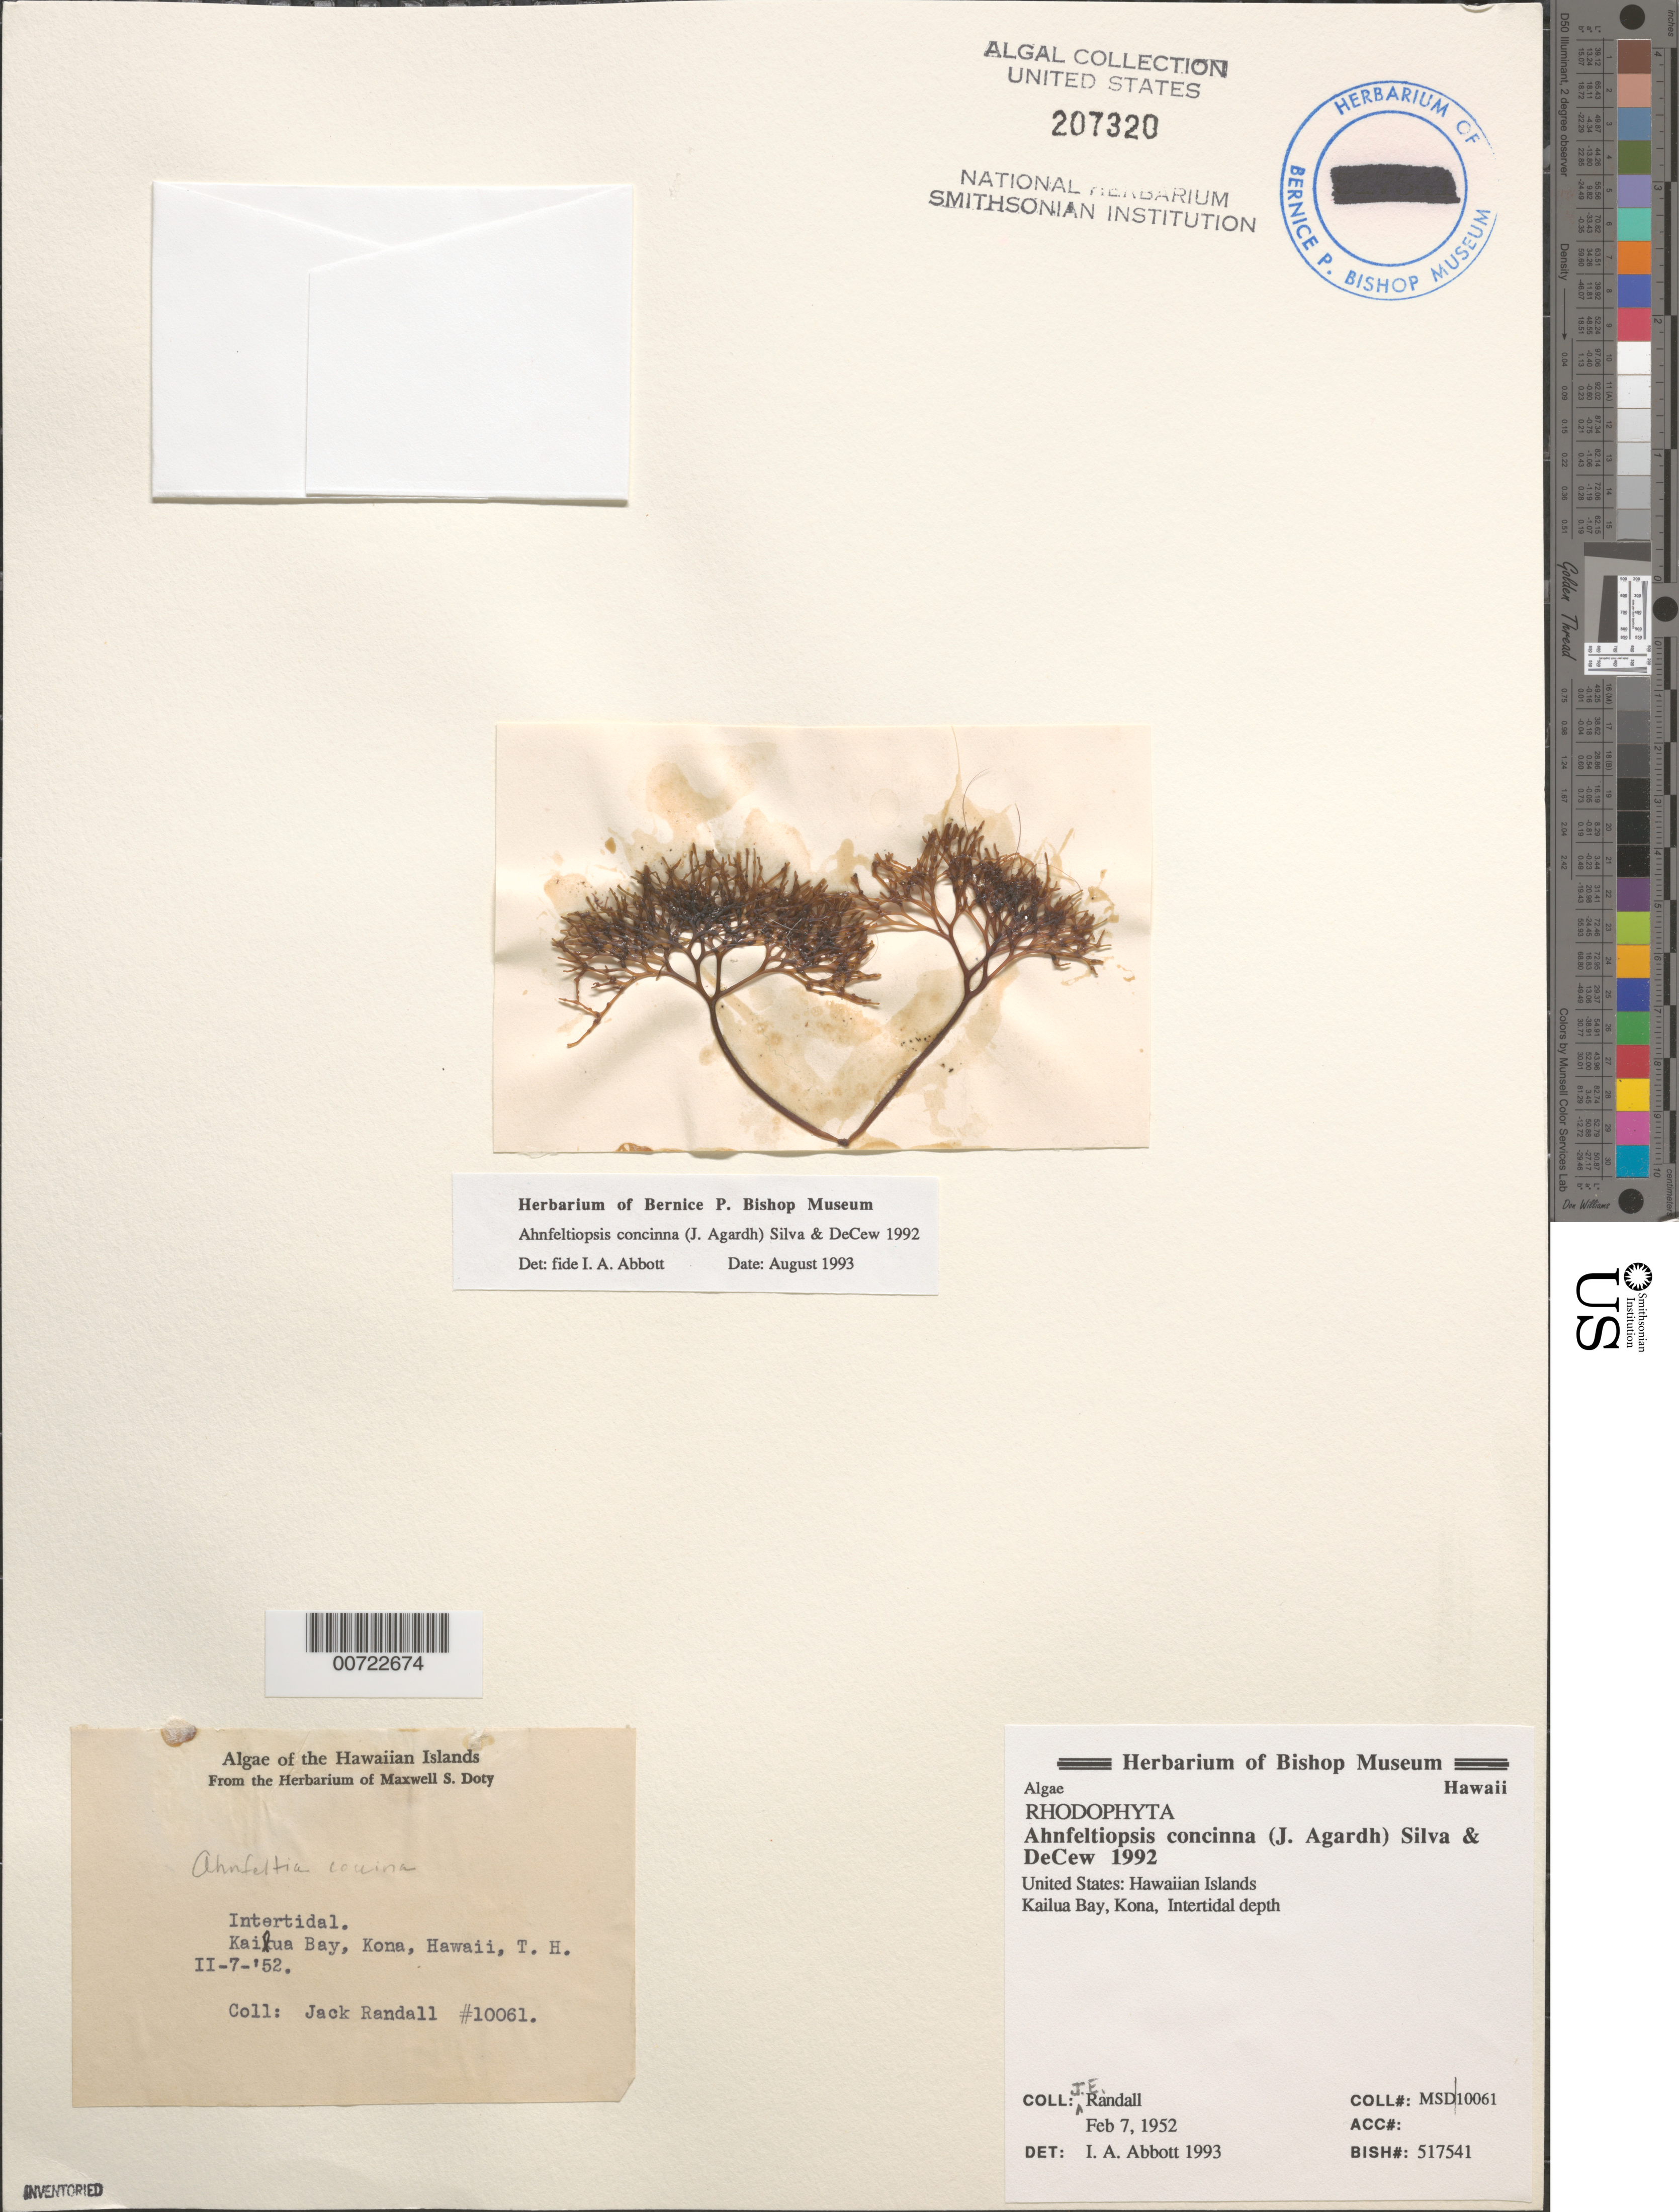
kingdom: Plantae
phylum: Rhodophyta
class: Florideophyceae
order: Gigartinales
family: Phyllophoraceae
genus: Gymnogongrus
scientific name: Gymnogongrus durvillei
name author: (Bory) M.S.Calderon & S.M. Boo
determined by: Algae name updating Project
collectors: J. Randall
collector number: MSD 10061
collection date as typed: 07 Feb 1952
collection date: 1952-02-07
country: United States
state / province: Hawaii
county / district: Hawaii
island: Hawaii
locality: Kailua Bay, Kona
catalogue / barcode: US 207320